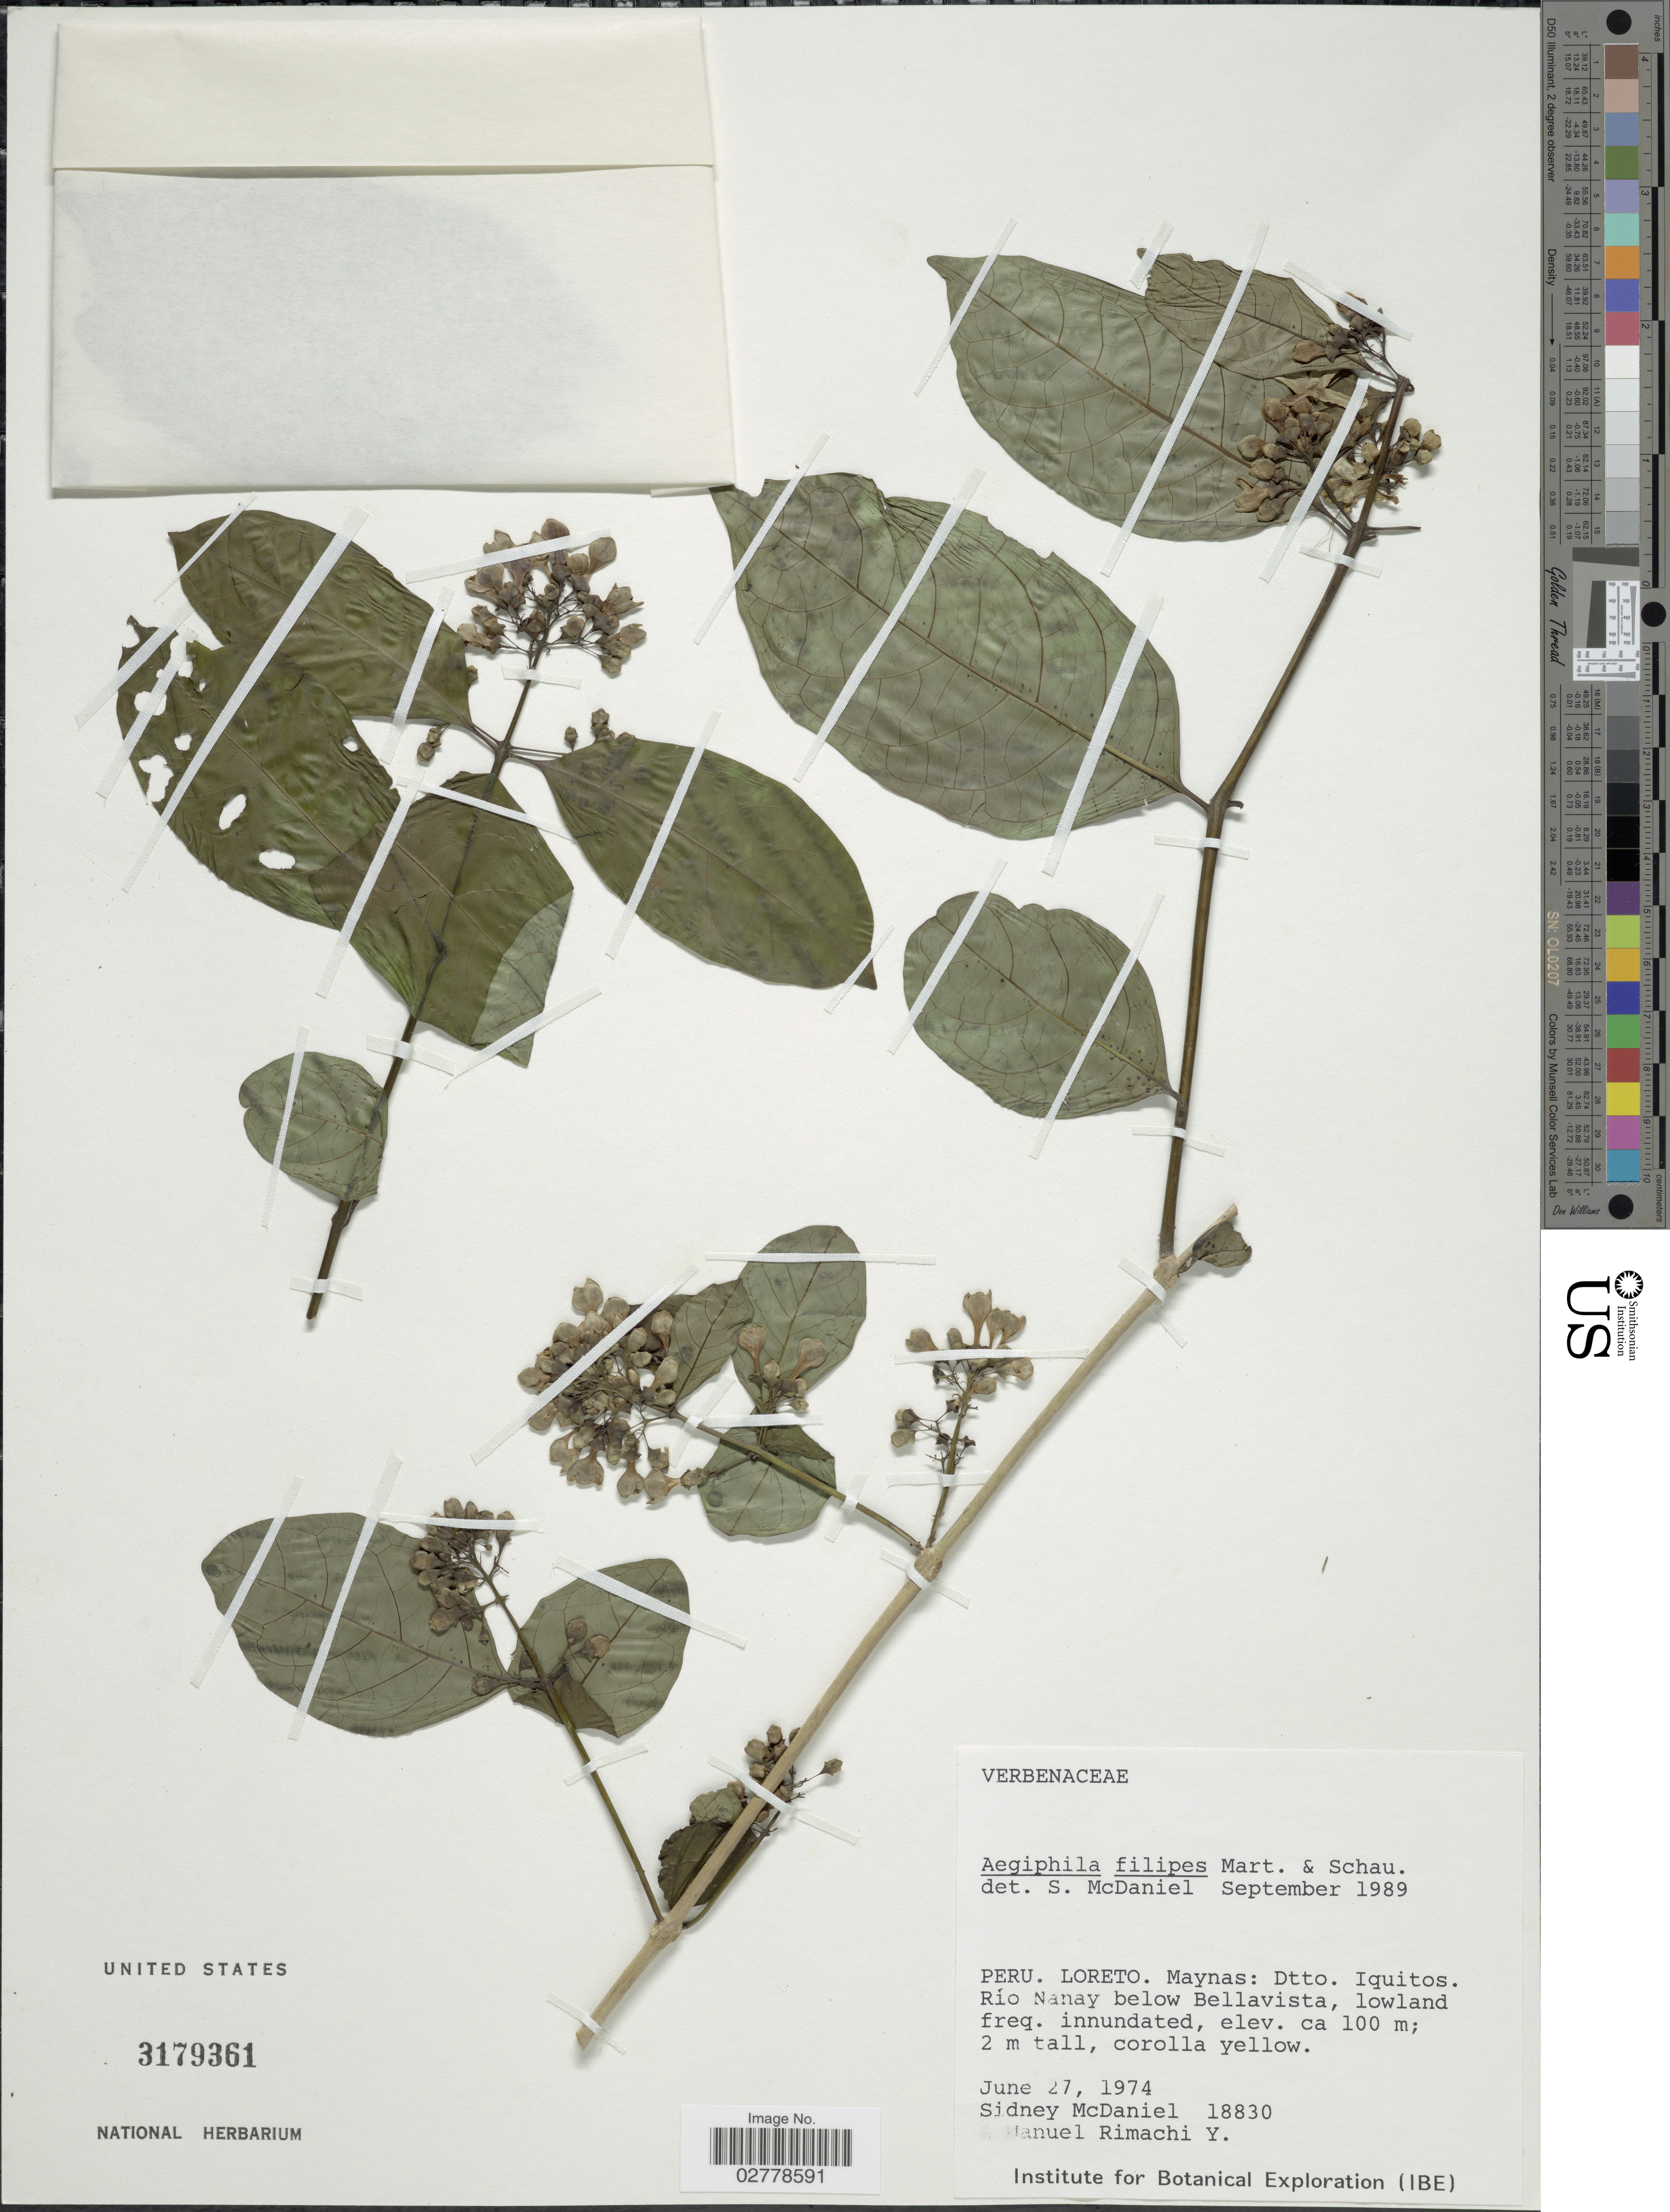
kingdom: Plantae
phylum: Tracheophyta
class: Magnoliopsida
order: Lamiales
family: Lamiaceae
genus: Aegiphila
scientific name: Aegiphila filipes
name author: Mart. & Schauer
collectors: S. McDaniel & M. Rimachi Y.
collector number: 18830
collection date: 1974-06-27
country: Peru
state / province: Loreto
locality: Maynas: Dtto. Iquitos. Río Nanay below Bellavista, lowland freq. innundated.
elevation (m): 100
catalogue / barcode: US 3179361